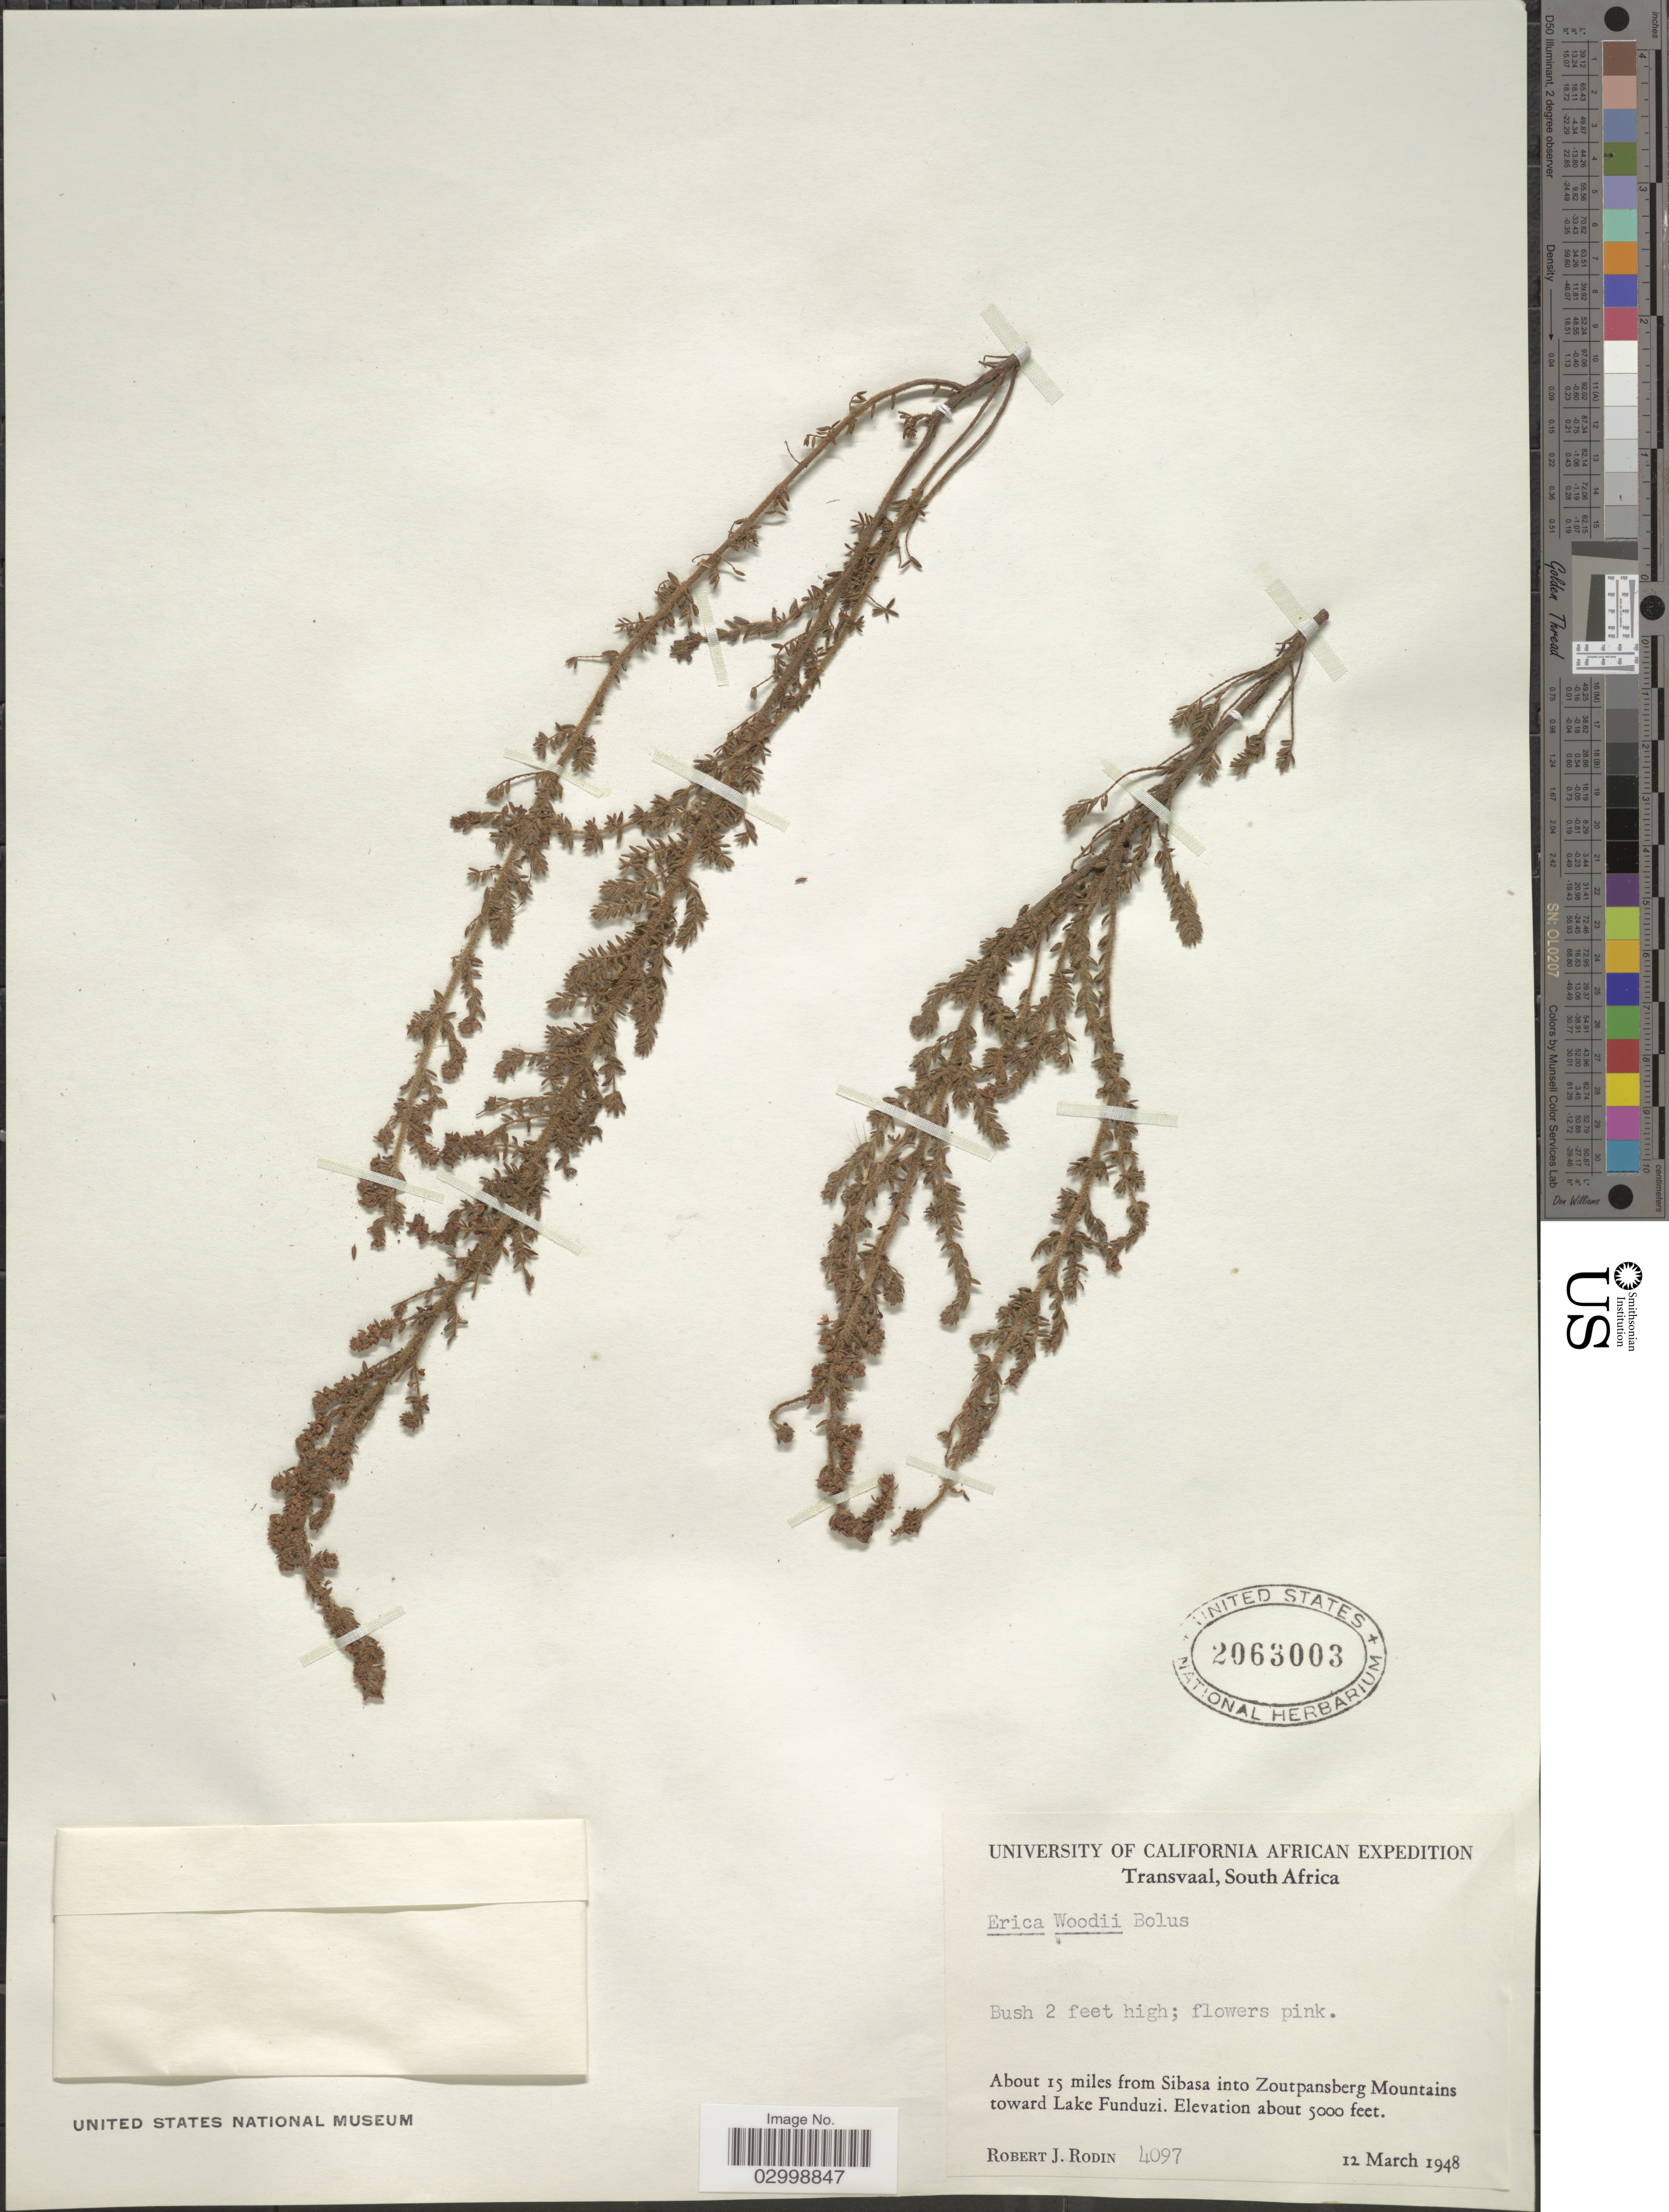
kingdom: Plantae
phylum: Tracheophyta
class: Magnoliopsida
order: Ericales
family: Ericaceae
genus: Erica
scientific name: Erica woodii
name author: Bolus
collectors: R. J. Rodin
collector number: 4097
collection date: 1948-03-12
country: South Africa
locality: Transvaal, about 15 miles from Sibasa into Zoutpansberg Mountains toward Lake Funduzi.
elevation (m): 1524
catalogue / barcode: US 2063003